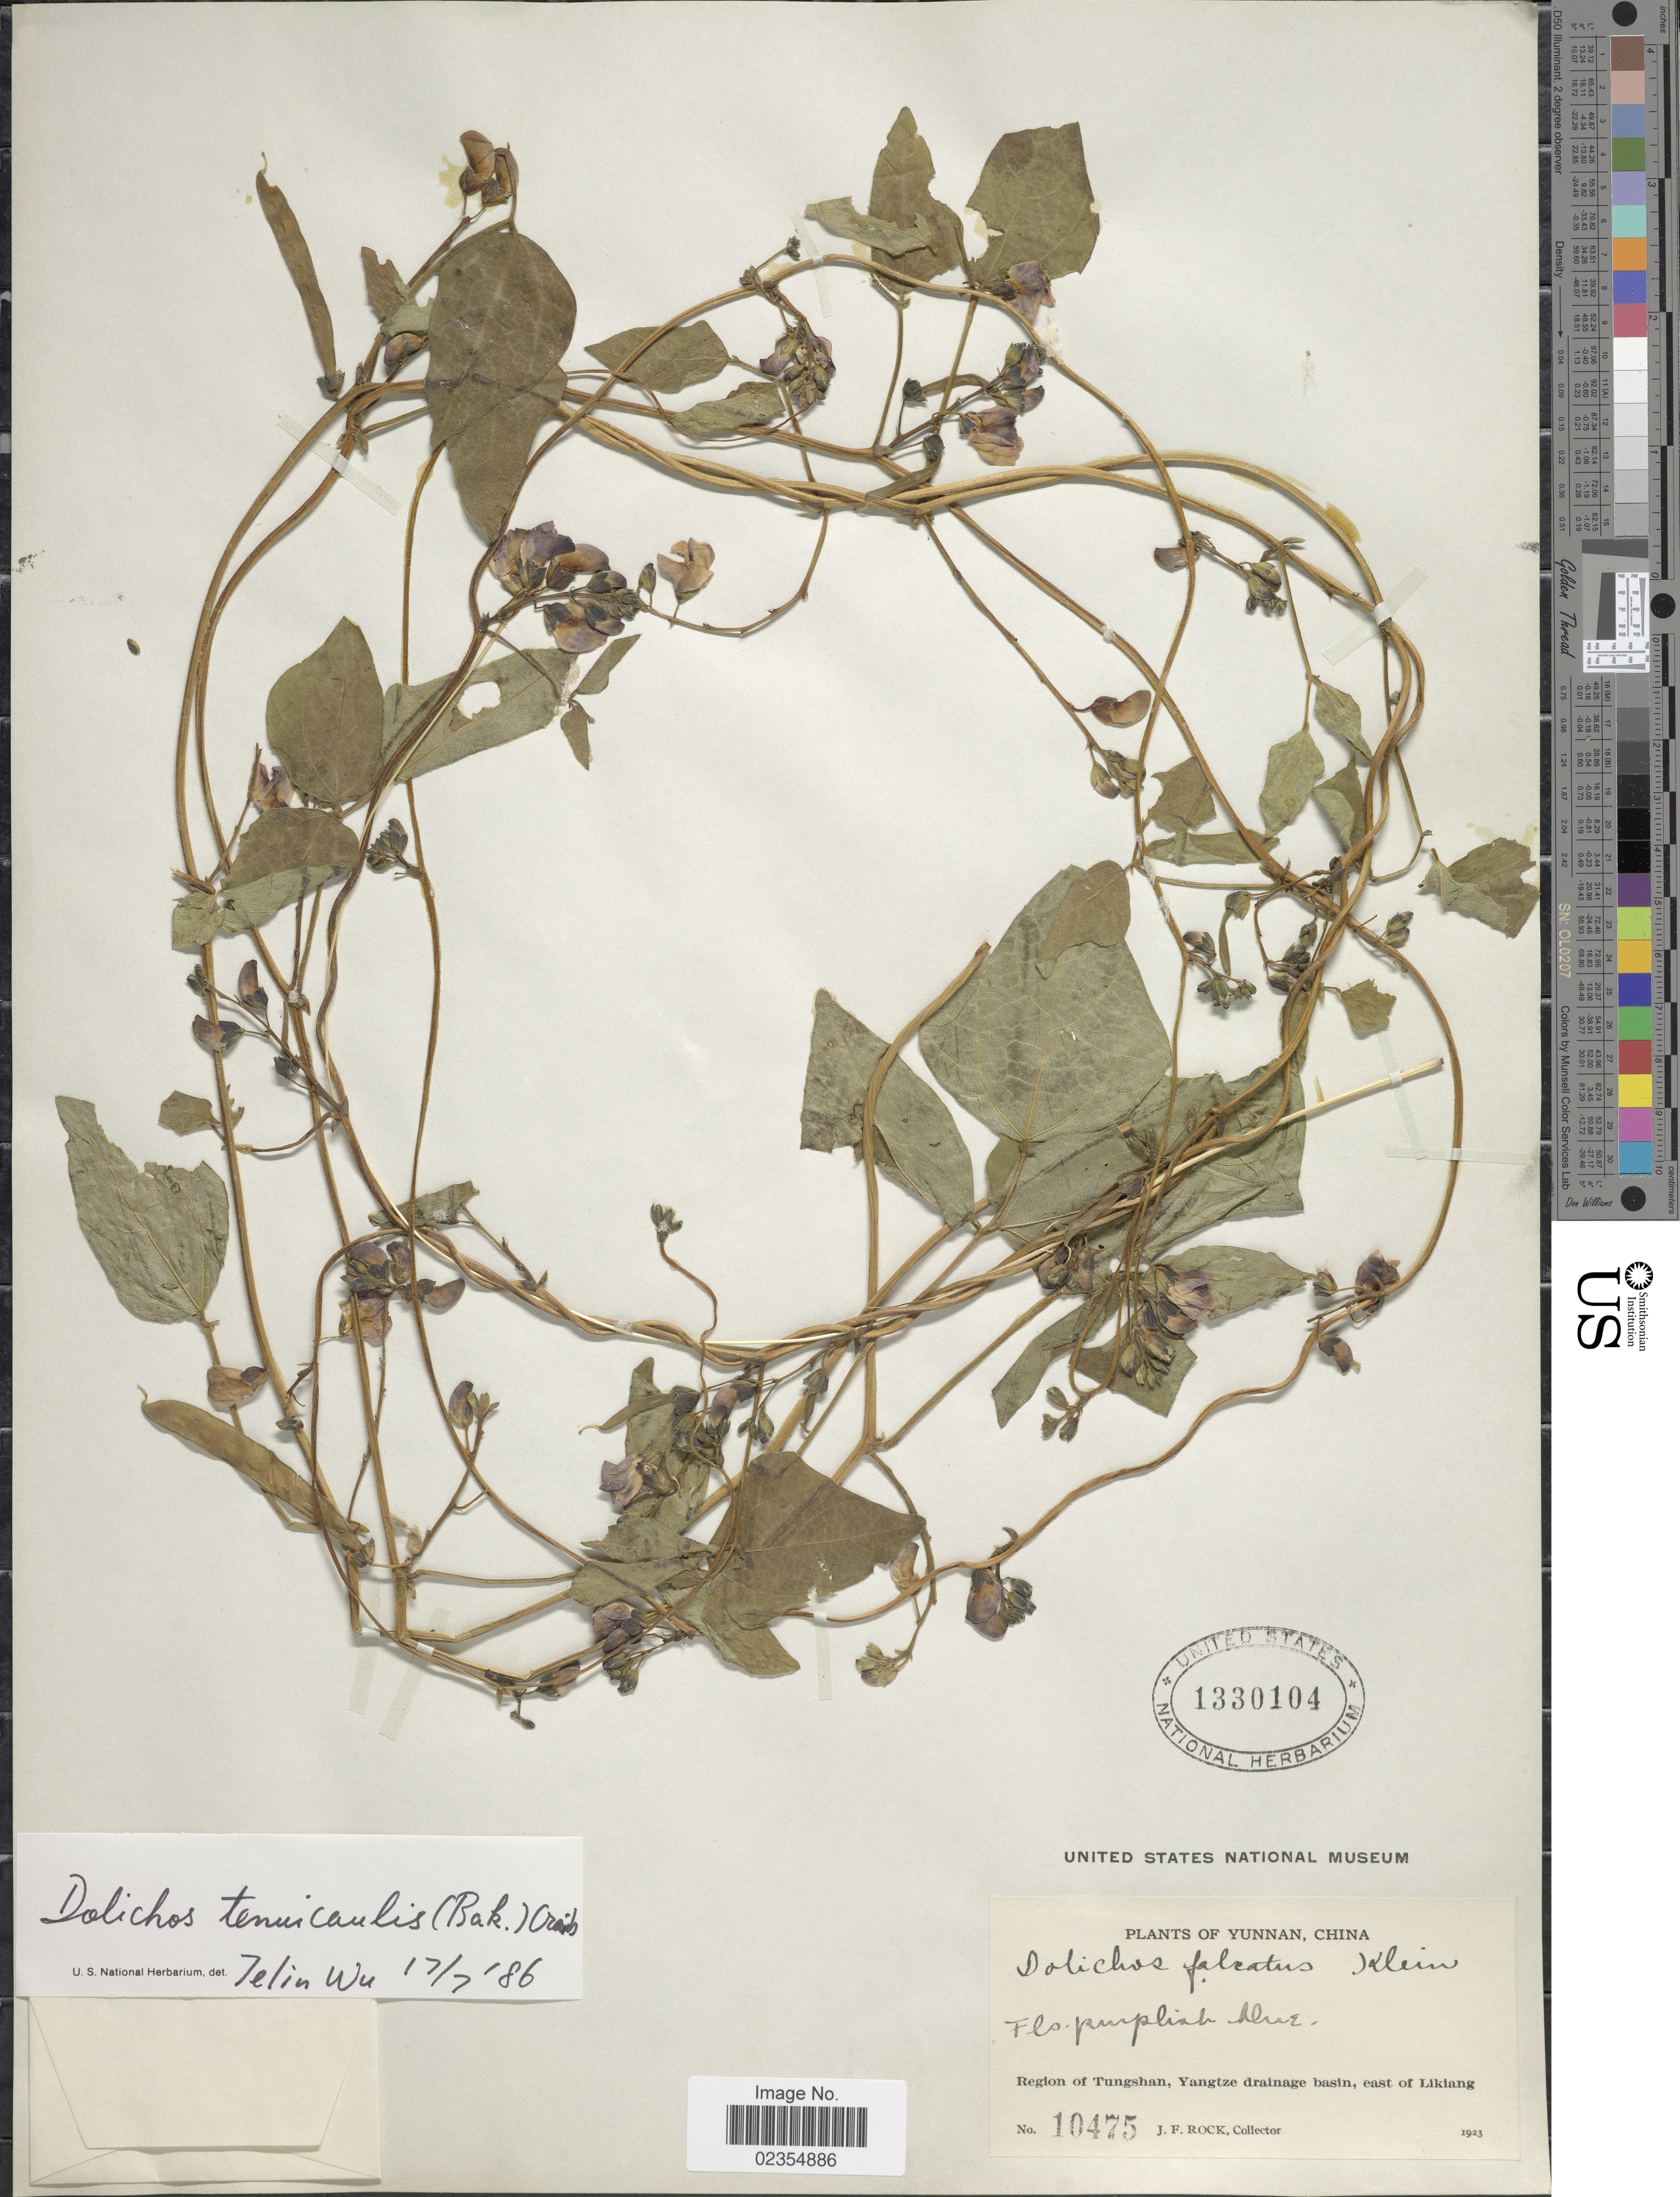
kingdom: Plantae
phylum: Tracheophyta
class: Magnoliopsida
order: Fabales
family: Fabaceae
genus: Dolichos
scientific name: Dolichos trilobus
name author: L.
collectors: J. Rock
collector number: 10475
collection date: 1923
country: China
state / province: Yunnan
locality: Region of Tungshan, Yangtze drainage basin, east of Likiang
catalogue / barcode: US 1330104